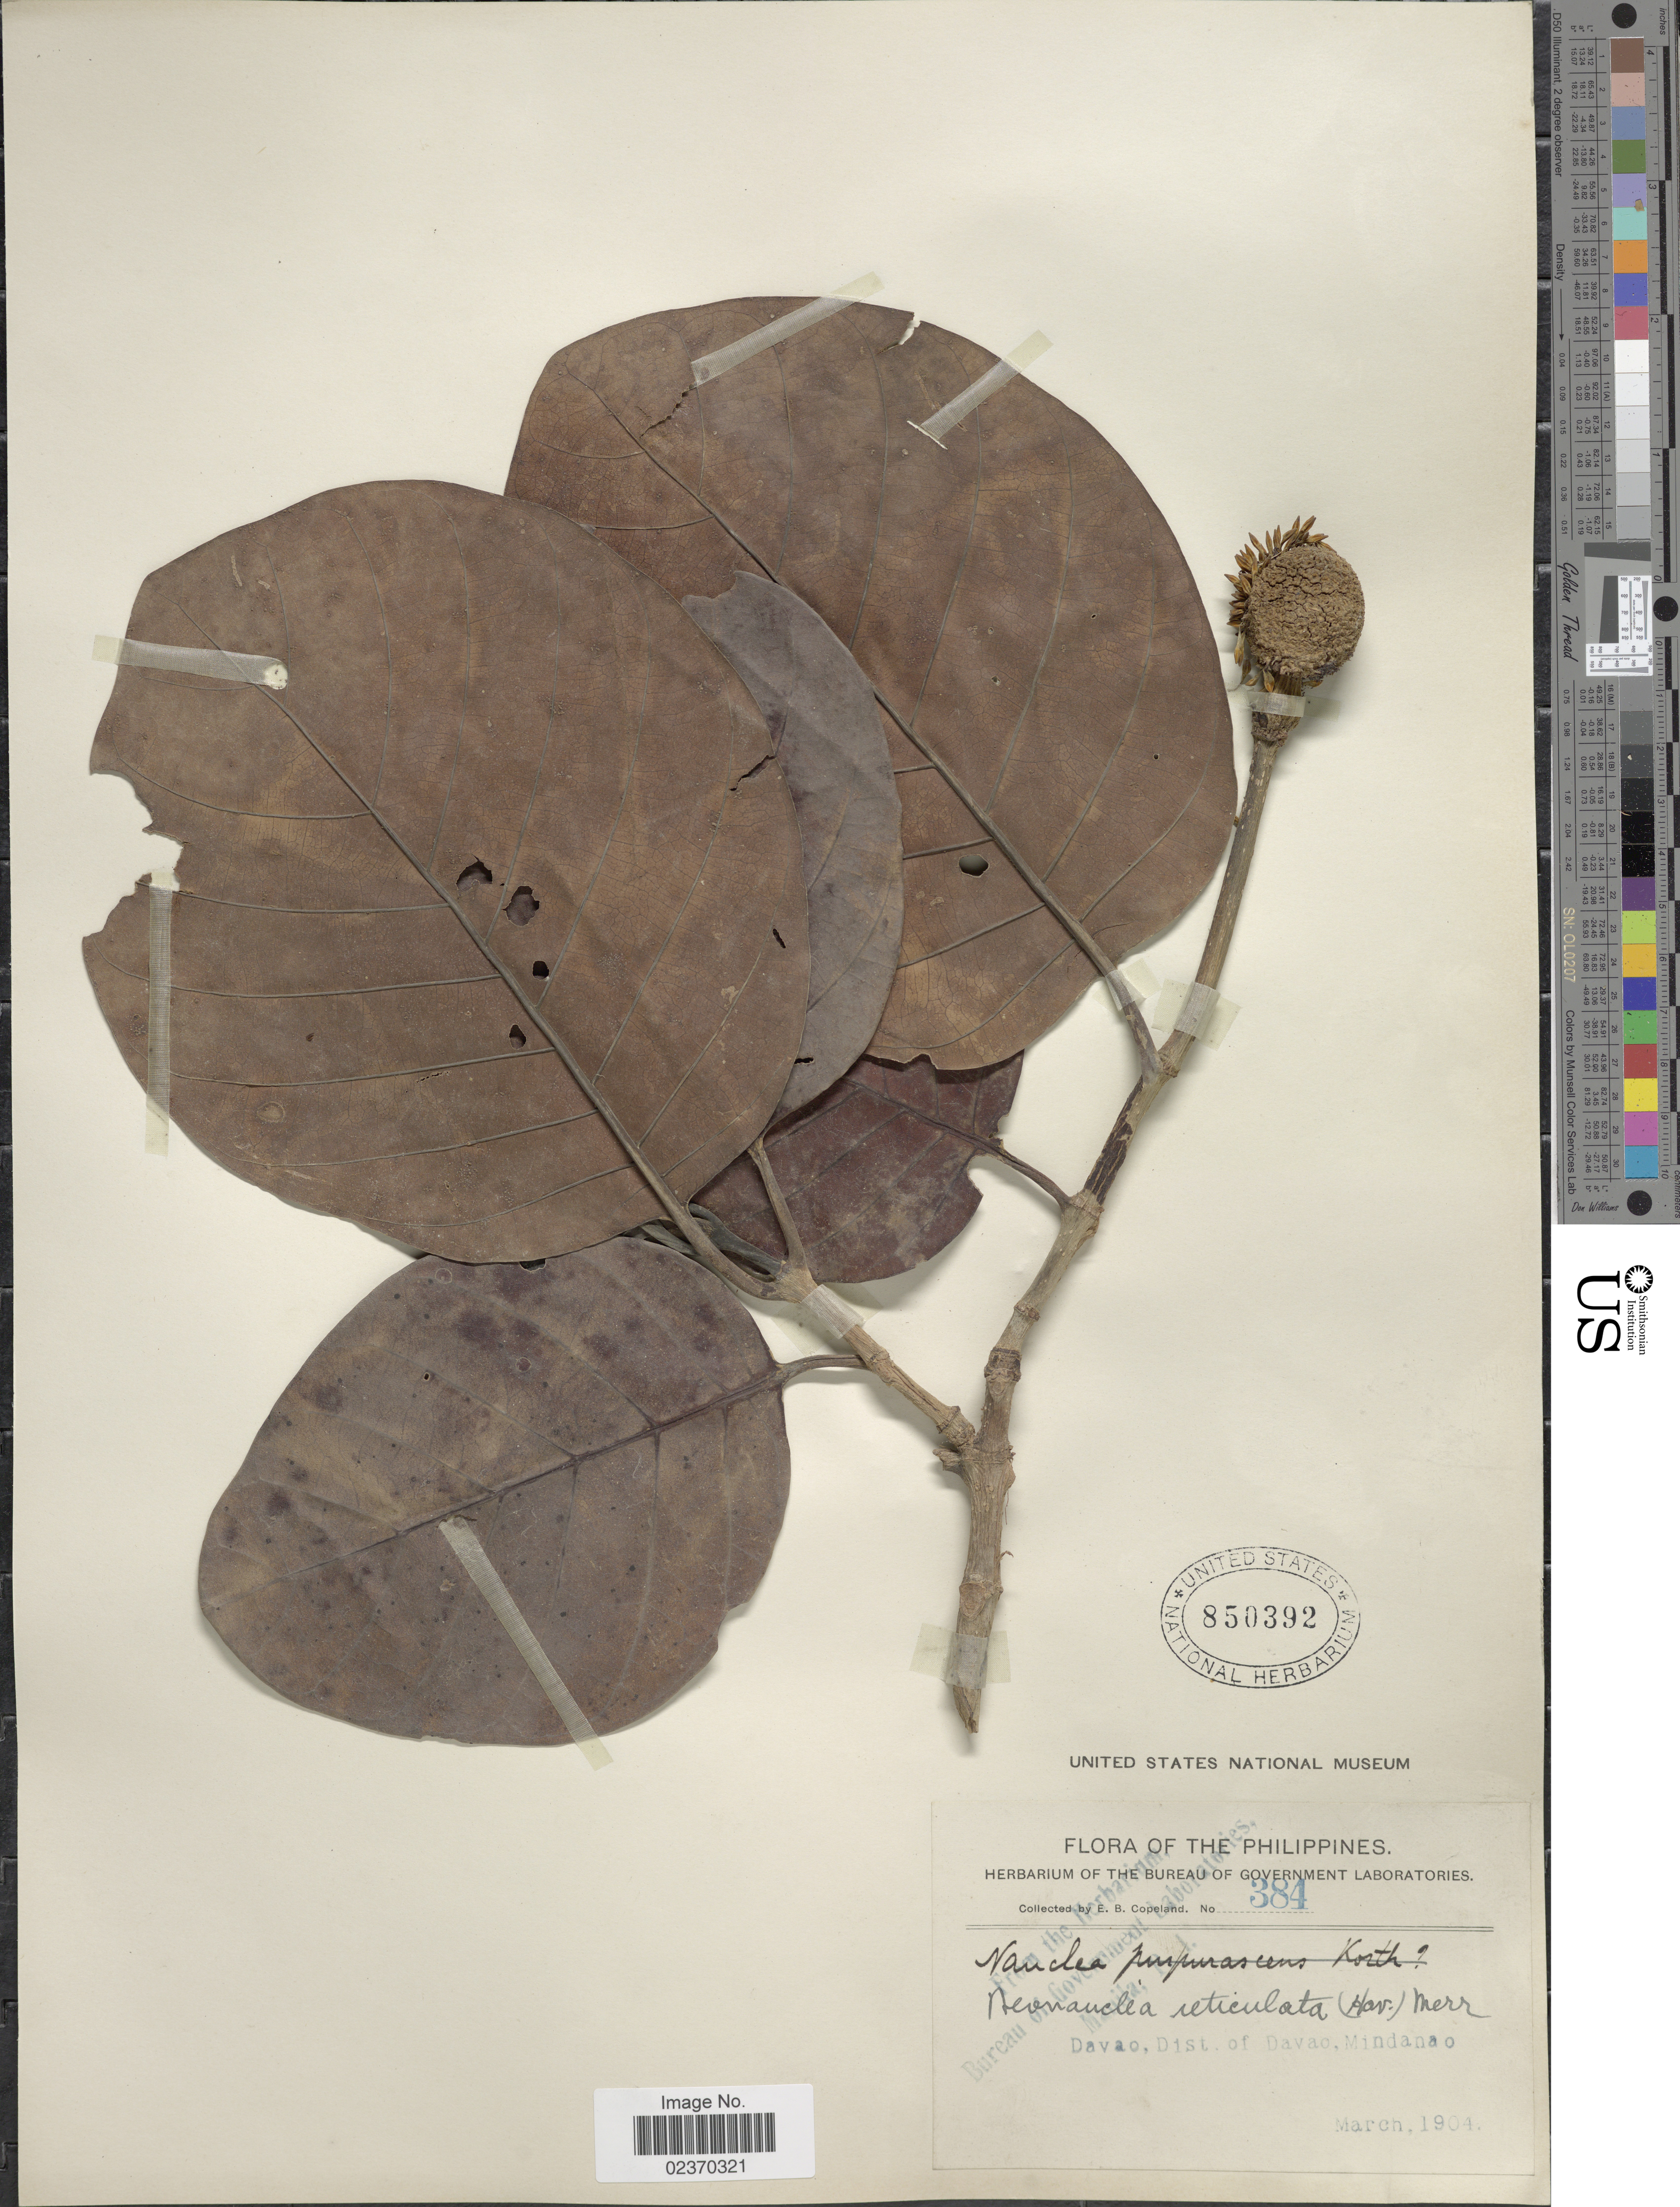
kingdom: Plantae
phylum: Tracheophyta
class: Magnoliopsida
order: Gentianales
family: Rubiaceae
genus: Neonauclea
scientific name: Neonauclea reticulata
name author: (Havil.) Merr.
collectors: E. B. Copeland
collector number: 384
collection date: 1904-03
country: Philippines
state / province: Davao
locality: Davao, Dist of Davao., Mindanao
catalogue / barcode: US 850392